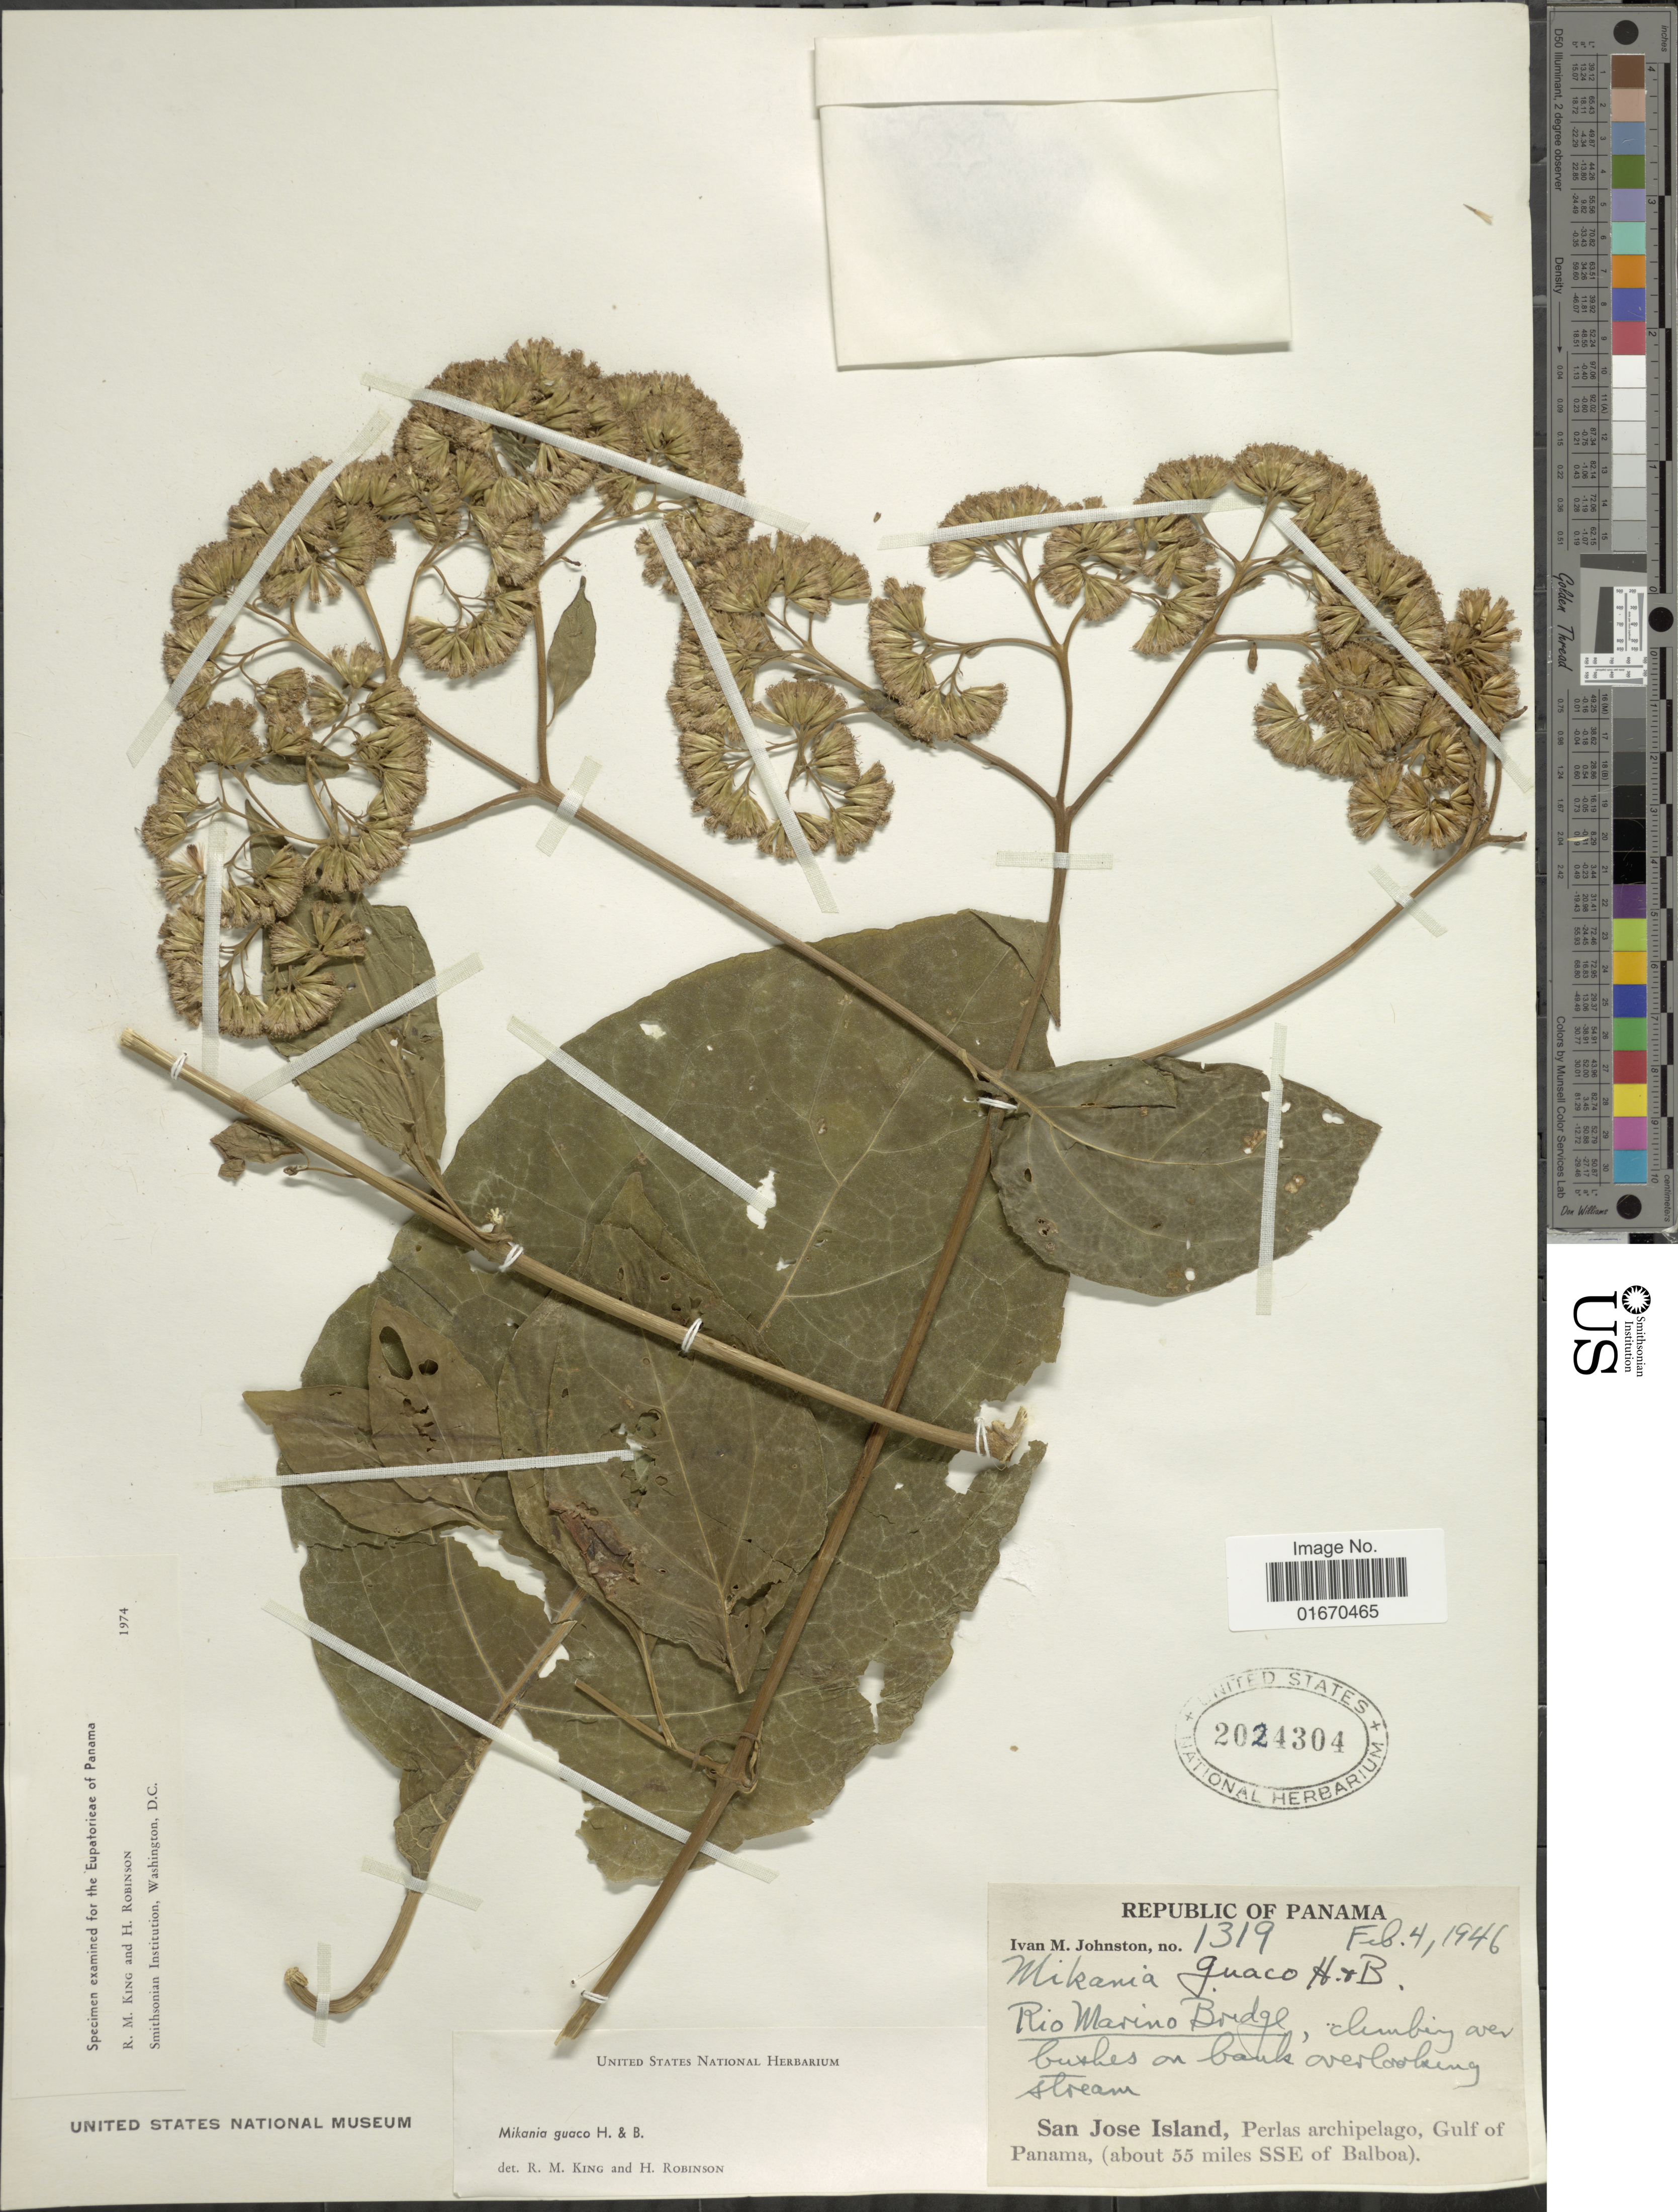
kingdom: Plantae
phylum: Tracheophyta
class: Magnoliopsida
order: Asterales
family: Asteraceae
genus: Mikania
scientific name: Mikania guaco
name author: Humb. & Bonpl.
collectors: I.M. Johnston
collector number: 1319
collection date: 1946-02-04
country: Panama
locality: Republic of Panama, Rio Marino Bridge, San Jose Island, Perlas archipelago, Gulf of Panama (about 55 miles SSE of Balboa)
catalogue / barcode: US 2024304